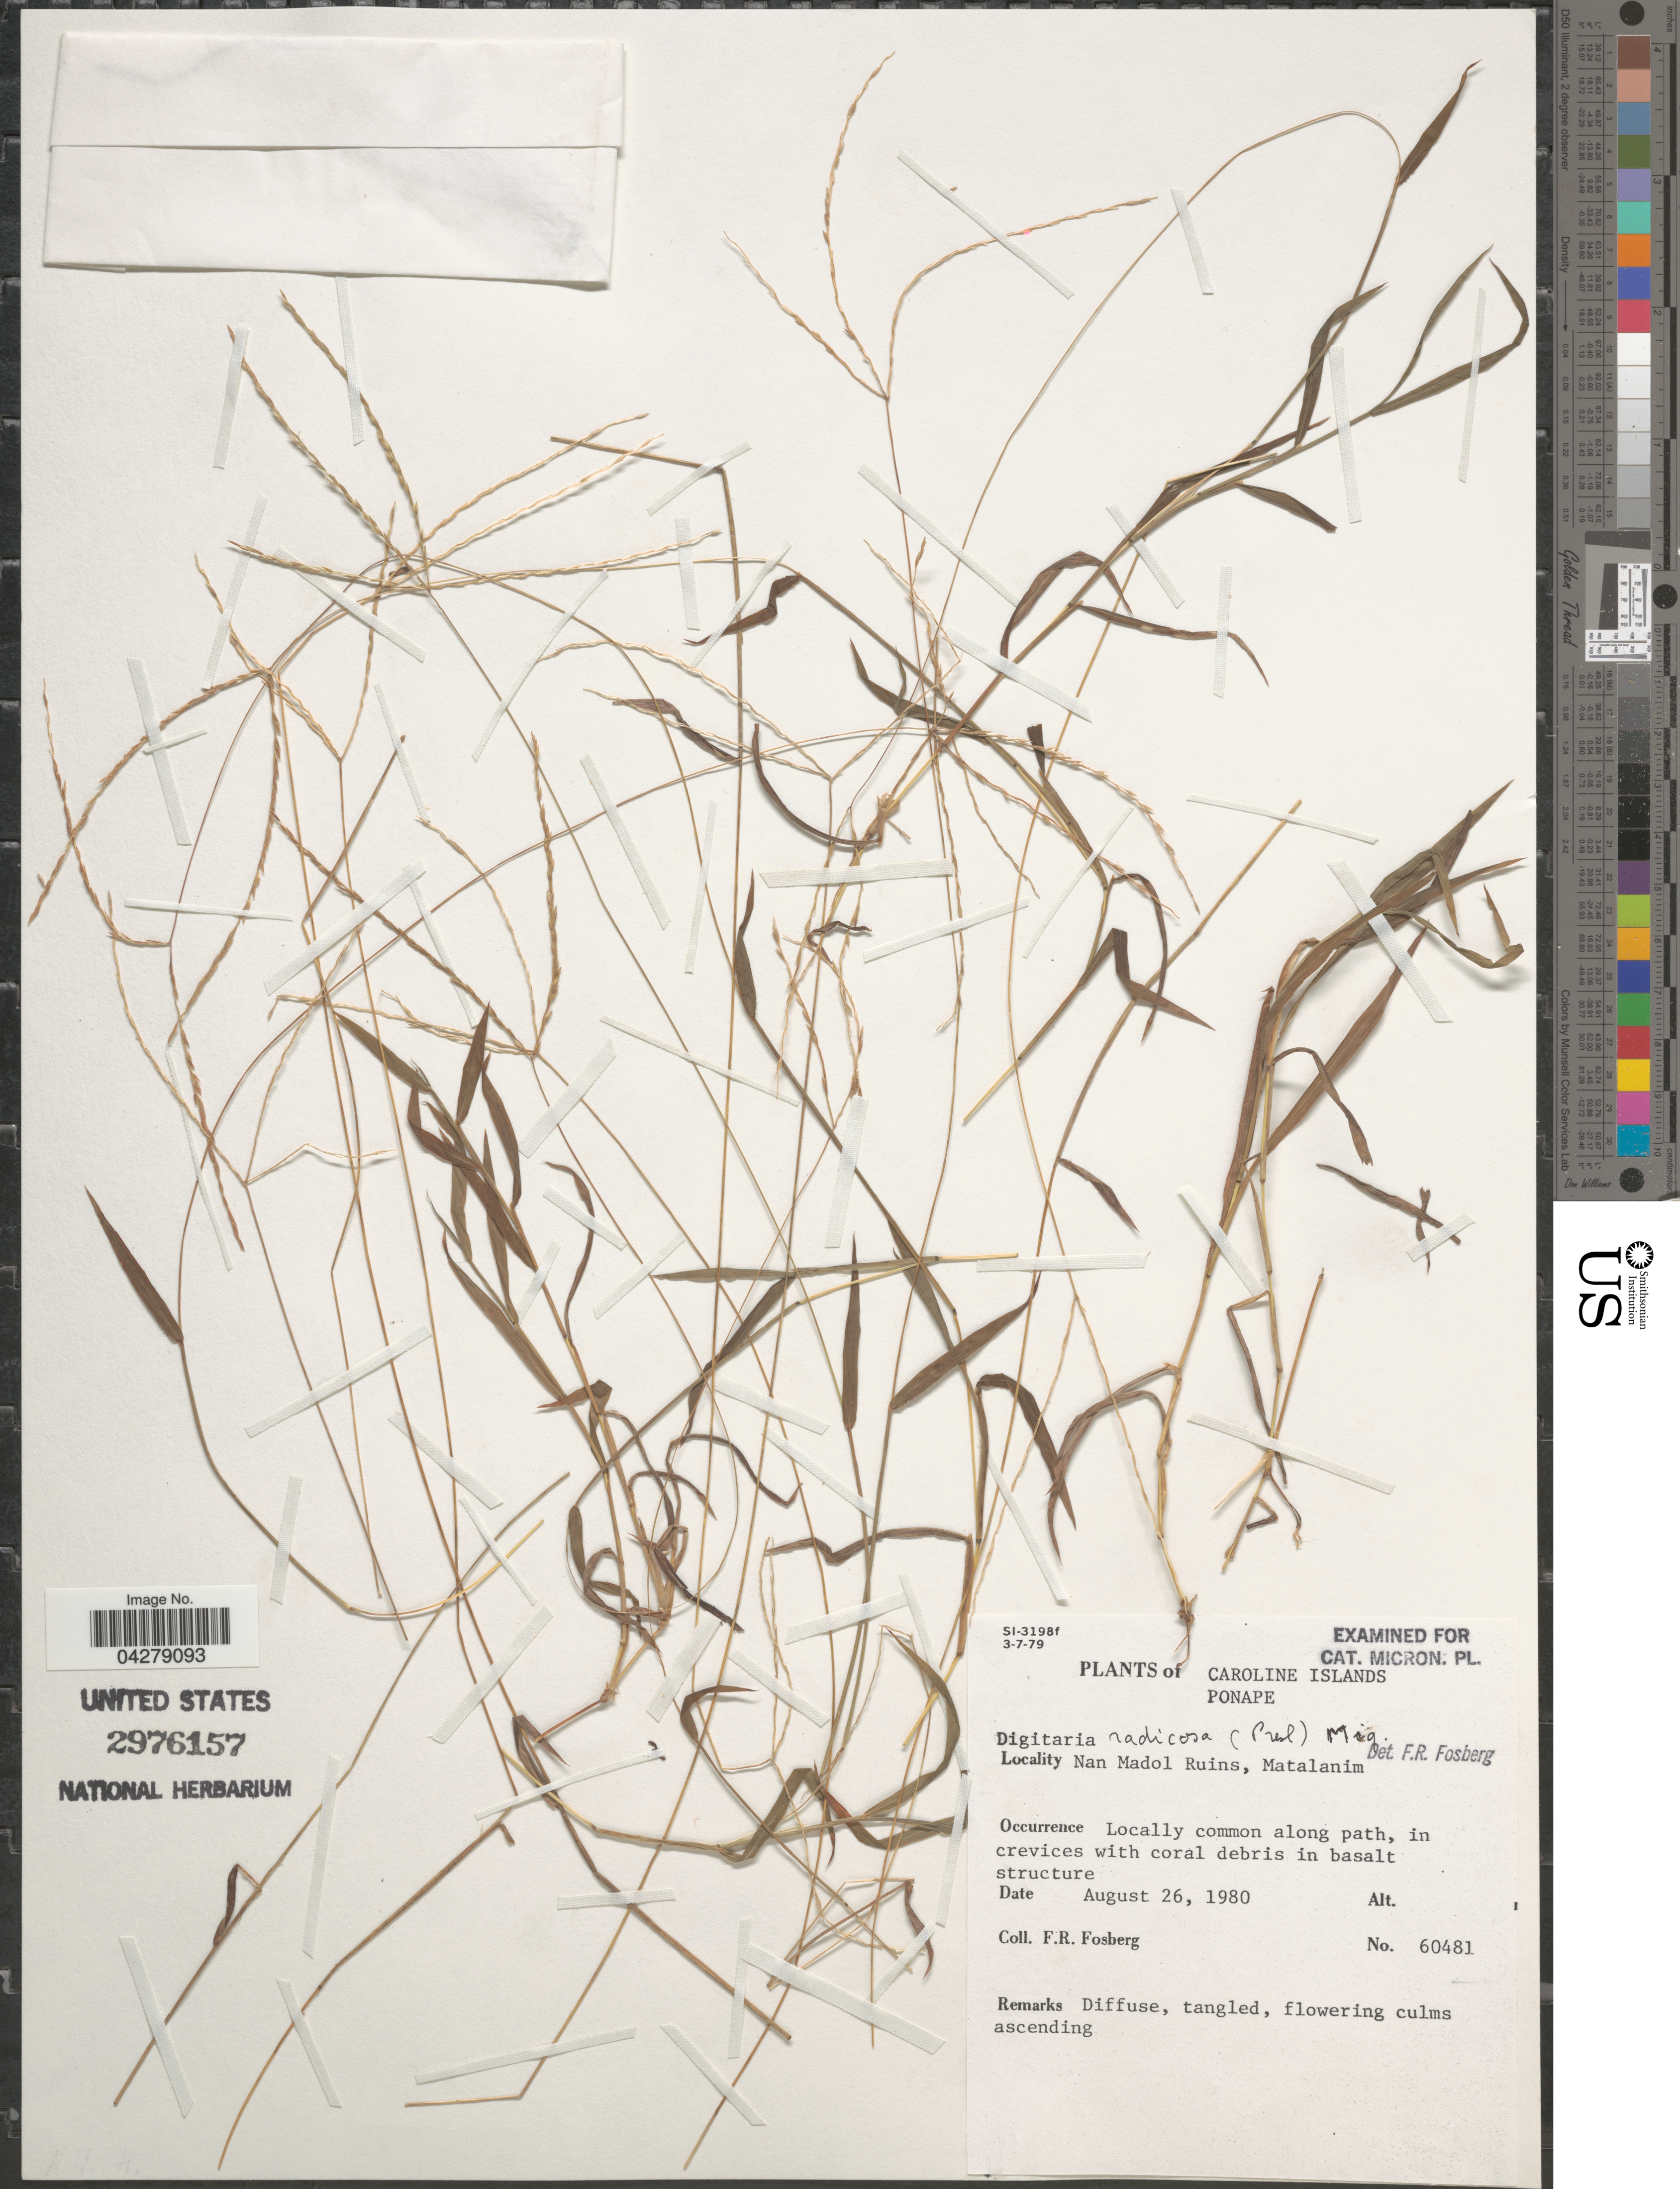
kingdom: Plantae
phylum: Tracheophyta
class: Liliopsida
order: Poales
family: Poaceae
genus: Digitaria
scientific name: Digitaria radicosa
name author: (J. Presl) Miq.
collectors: F. R. Fosberg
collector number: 60481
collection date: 1980-08-26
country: Micronesia, Federated States of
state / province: Pohnpei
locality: Caroline Islands. Ponape. Nan Madol Ruins, Matalanim.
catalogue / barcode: US 2976157